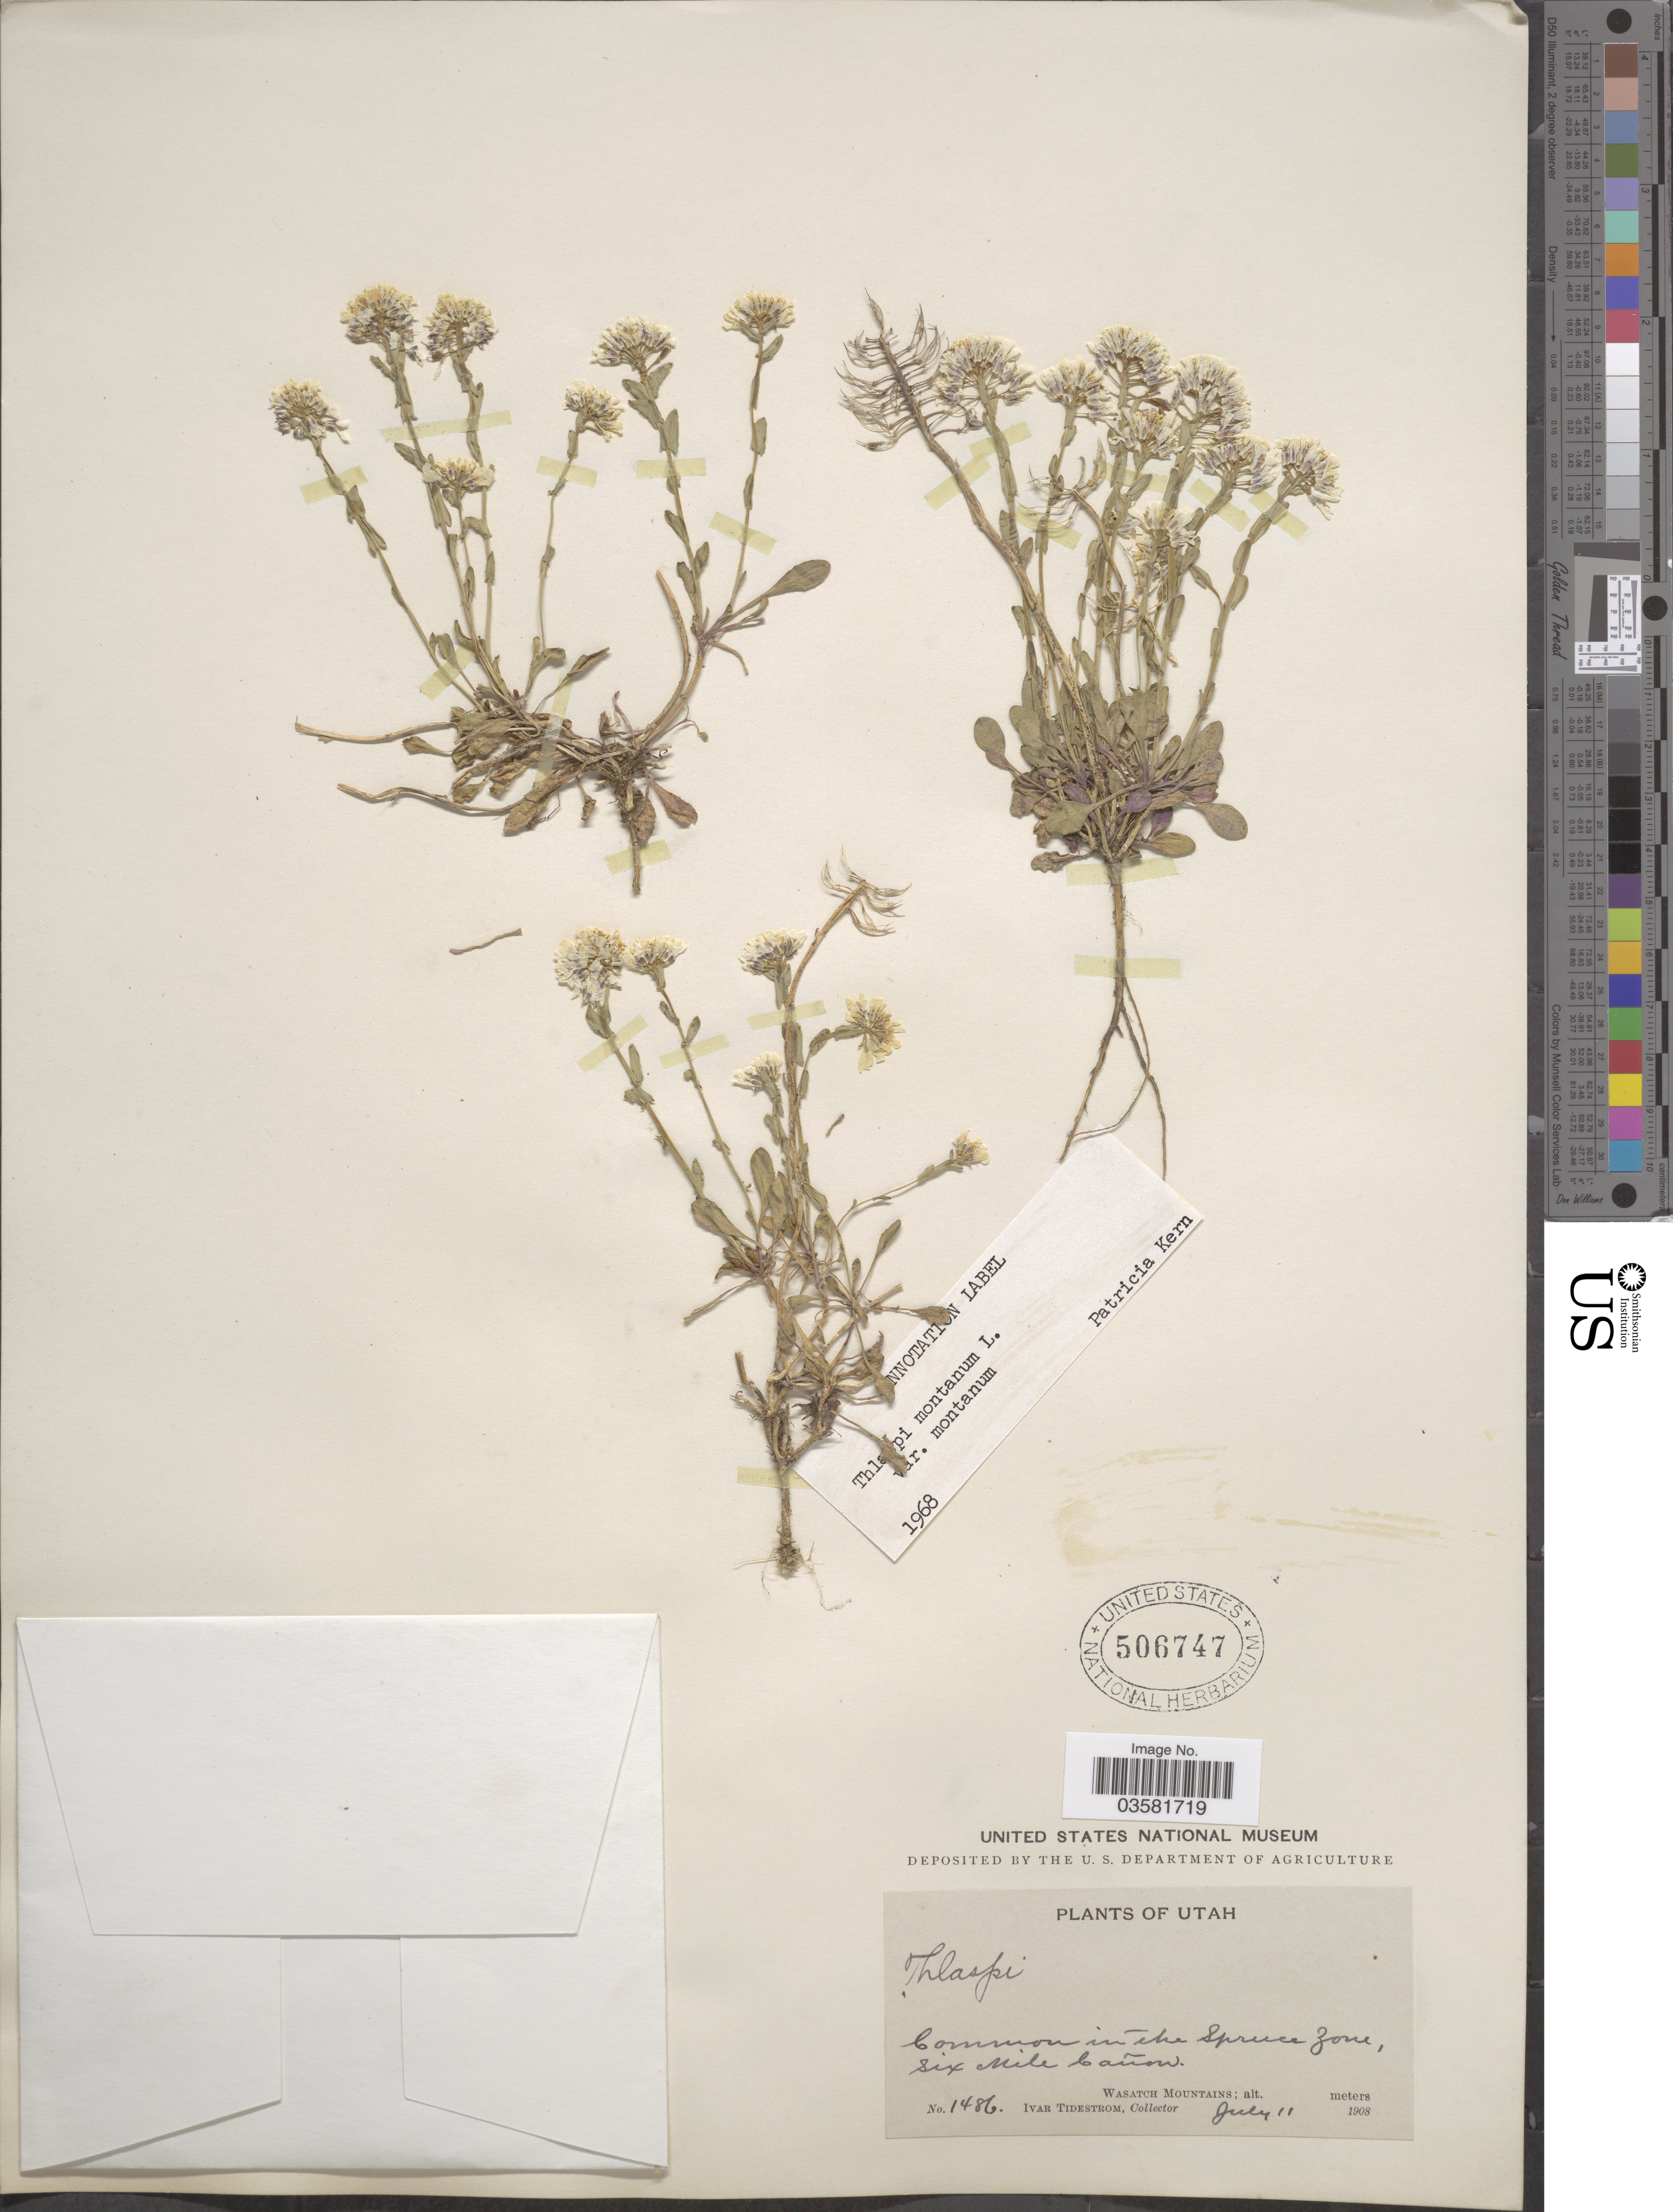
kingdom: Plantae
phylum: Tracheophyta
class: Magnoliopsida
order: Brassicales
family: Brassicaceae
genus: Thlaspi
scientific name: Thlaspi montanum var. montanum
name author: L.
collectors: I. F. Tidestrom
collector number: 1486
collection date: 1908-07-11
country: United States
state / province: Utah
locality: In the Spruce Zone, Six Mile Cañon. Wasatch Mountains.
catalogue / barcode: US 506747